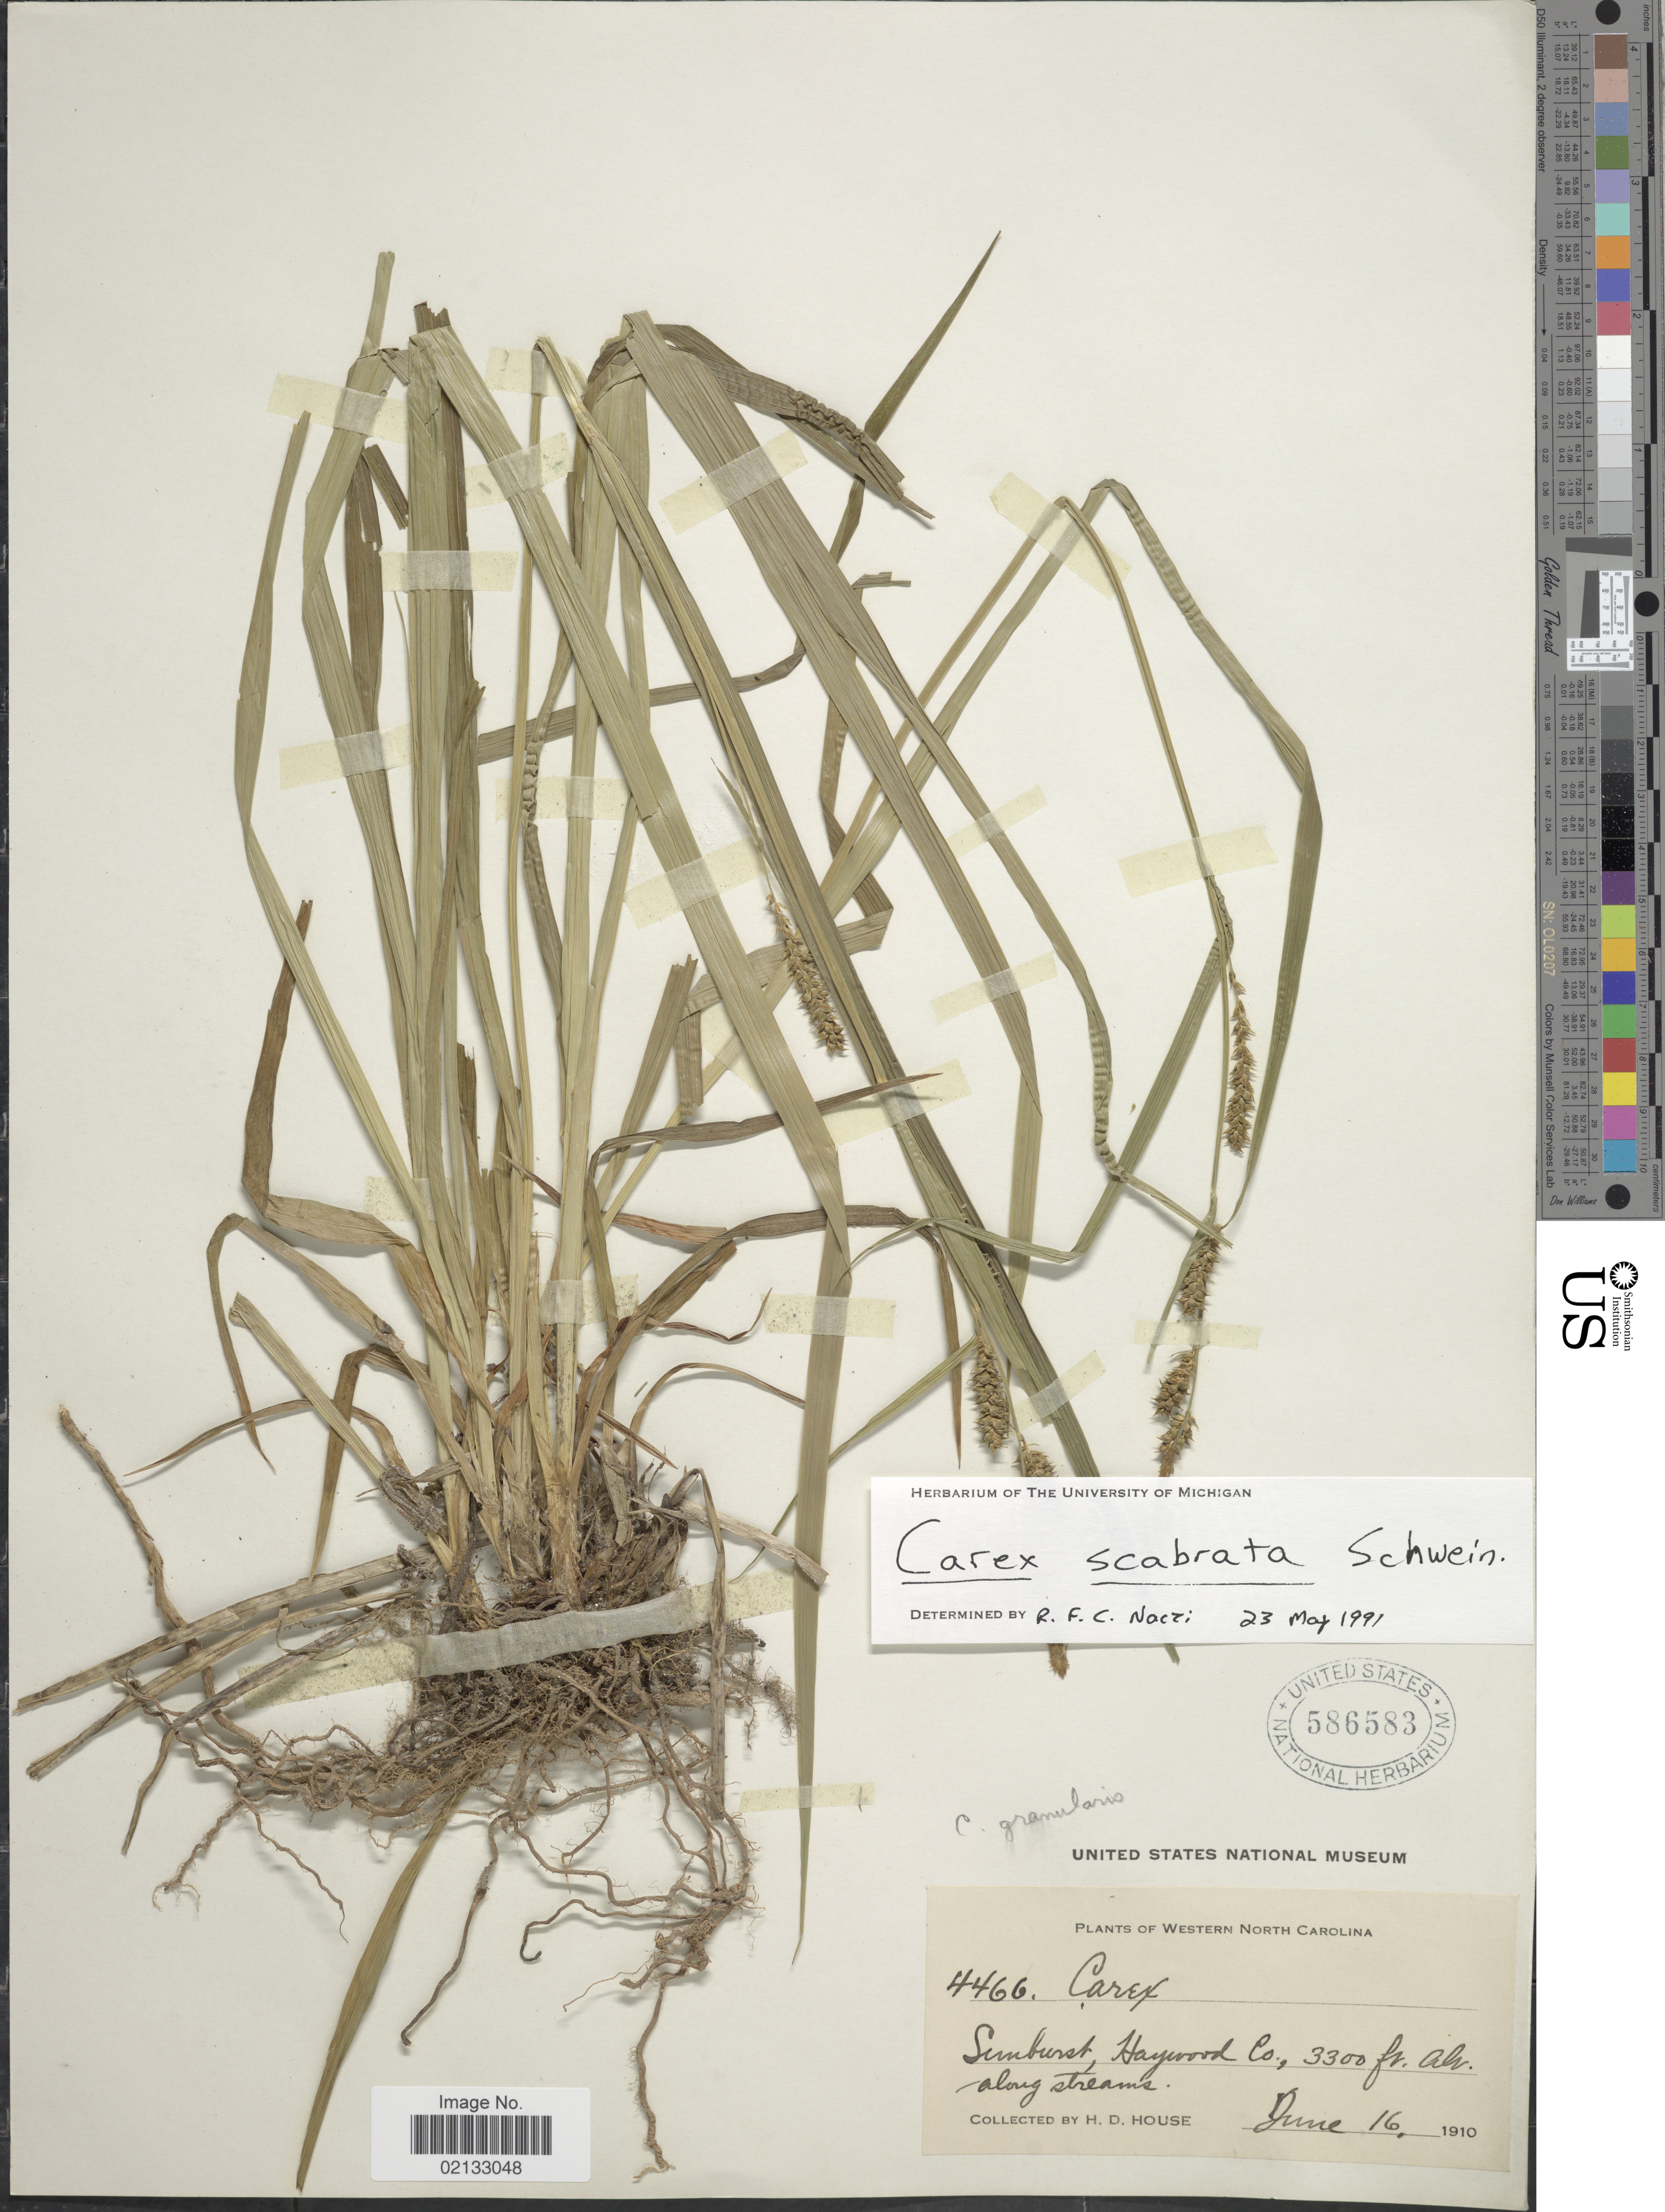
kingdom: Plantae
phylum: Tracheophyta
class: Liliopsida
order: Poales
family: Cyperaceae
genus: Carex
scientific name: Carex scabrata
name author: Schwein.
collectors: H. D. House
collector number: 4466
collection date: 1910-06-16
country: United States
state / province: North Carolina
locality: Western North Carolina. Sunburst Haywood Co. Along streams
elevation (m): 1006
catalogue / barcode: US 586583